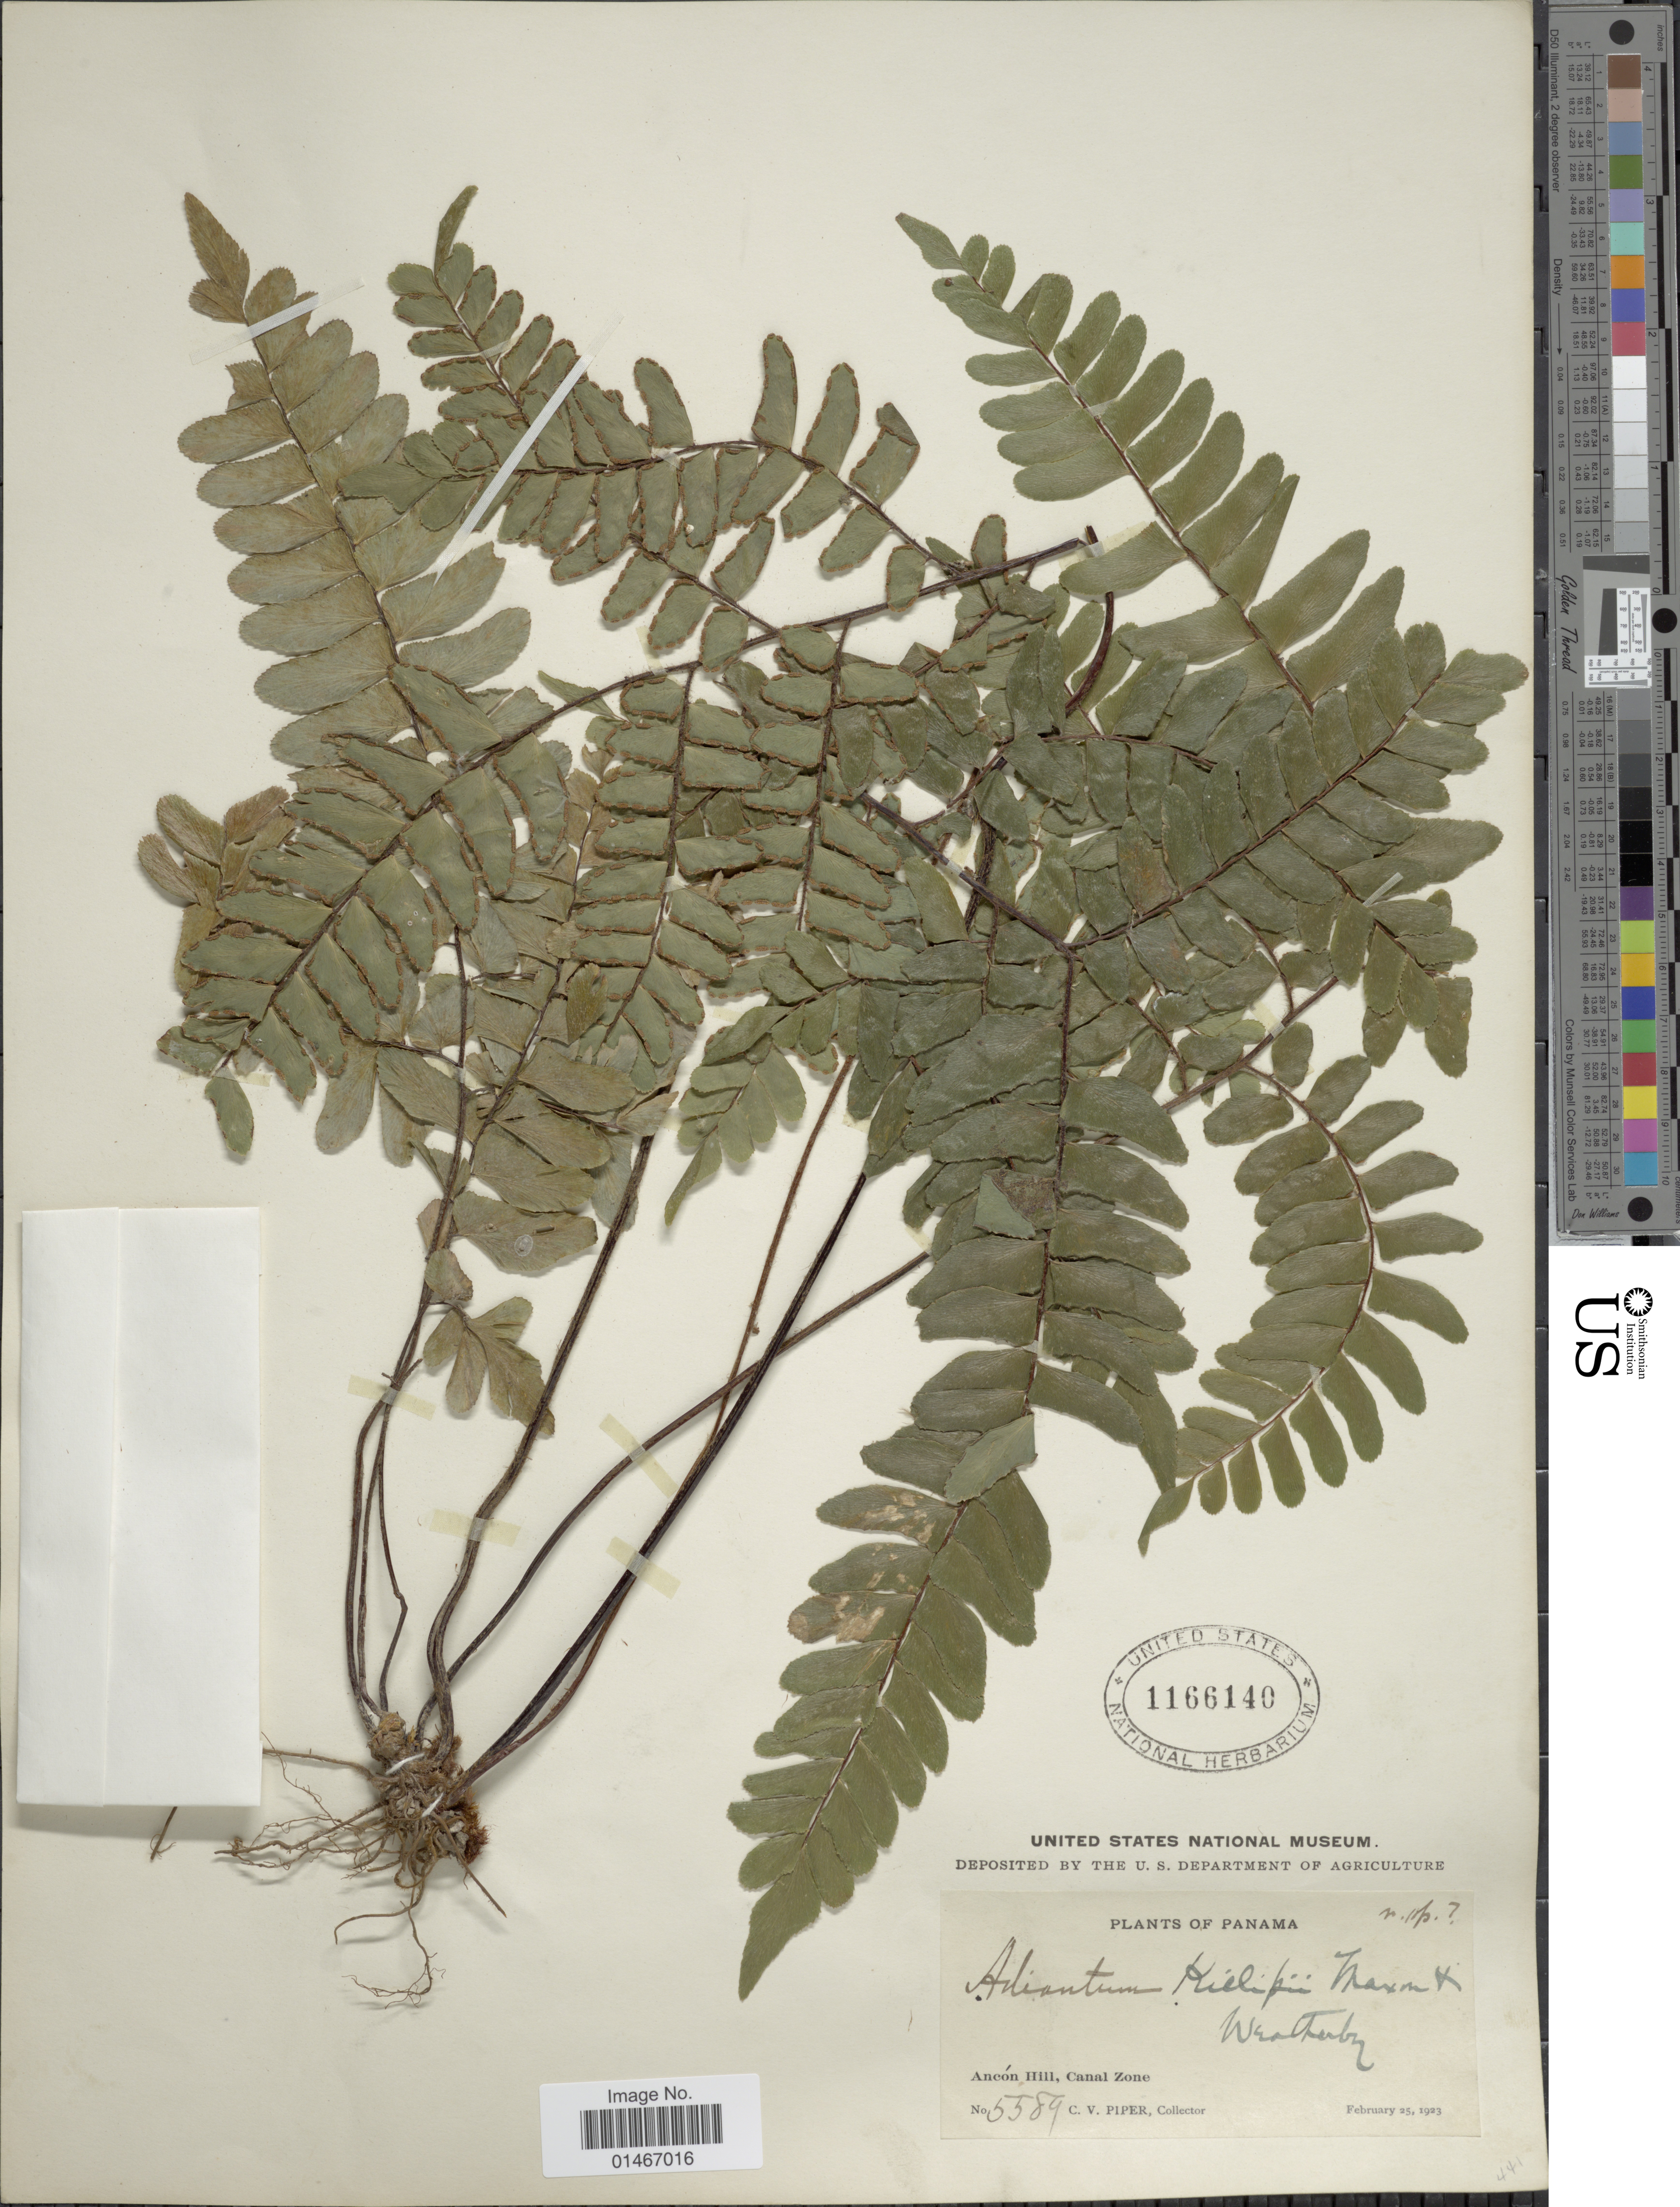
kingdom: Plantae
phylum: Tracheophyta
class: Polypodiopsida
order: Polypodiales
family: Pteridaceae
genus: Adiantum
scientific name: Adiantum killipii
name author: Maxon & Weath.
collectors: C. V. Piper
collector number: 5589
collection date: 1923-02-25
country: Panama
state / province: Colón / Panamá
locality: Ancon Hill, Canal Zone.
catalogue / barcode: US 1166140